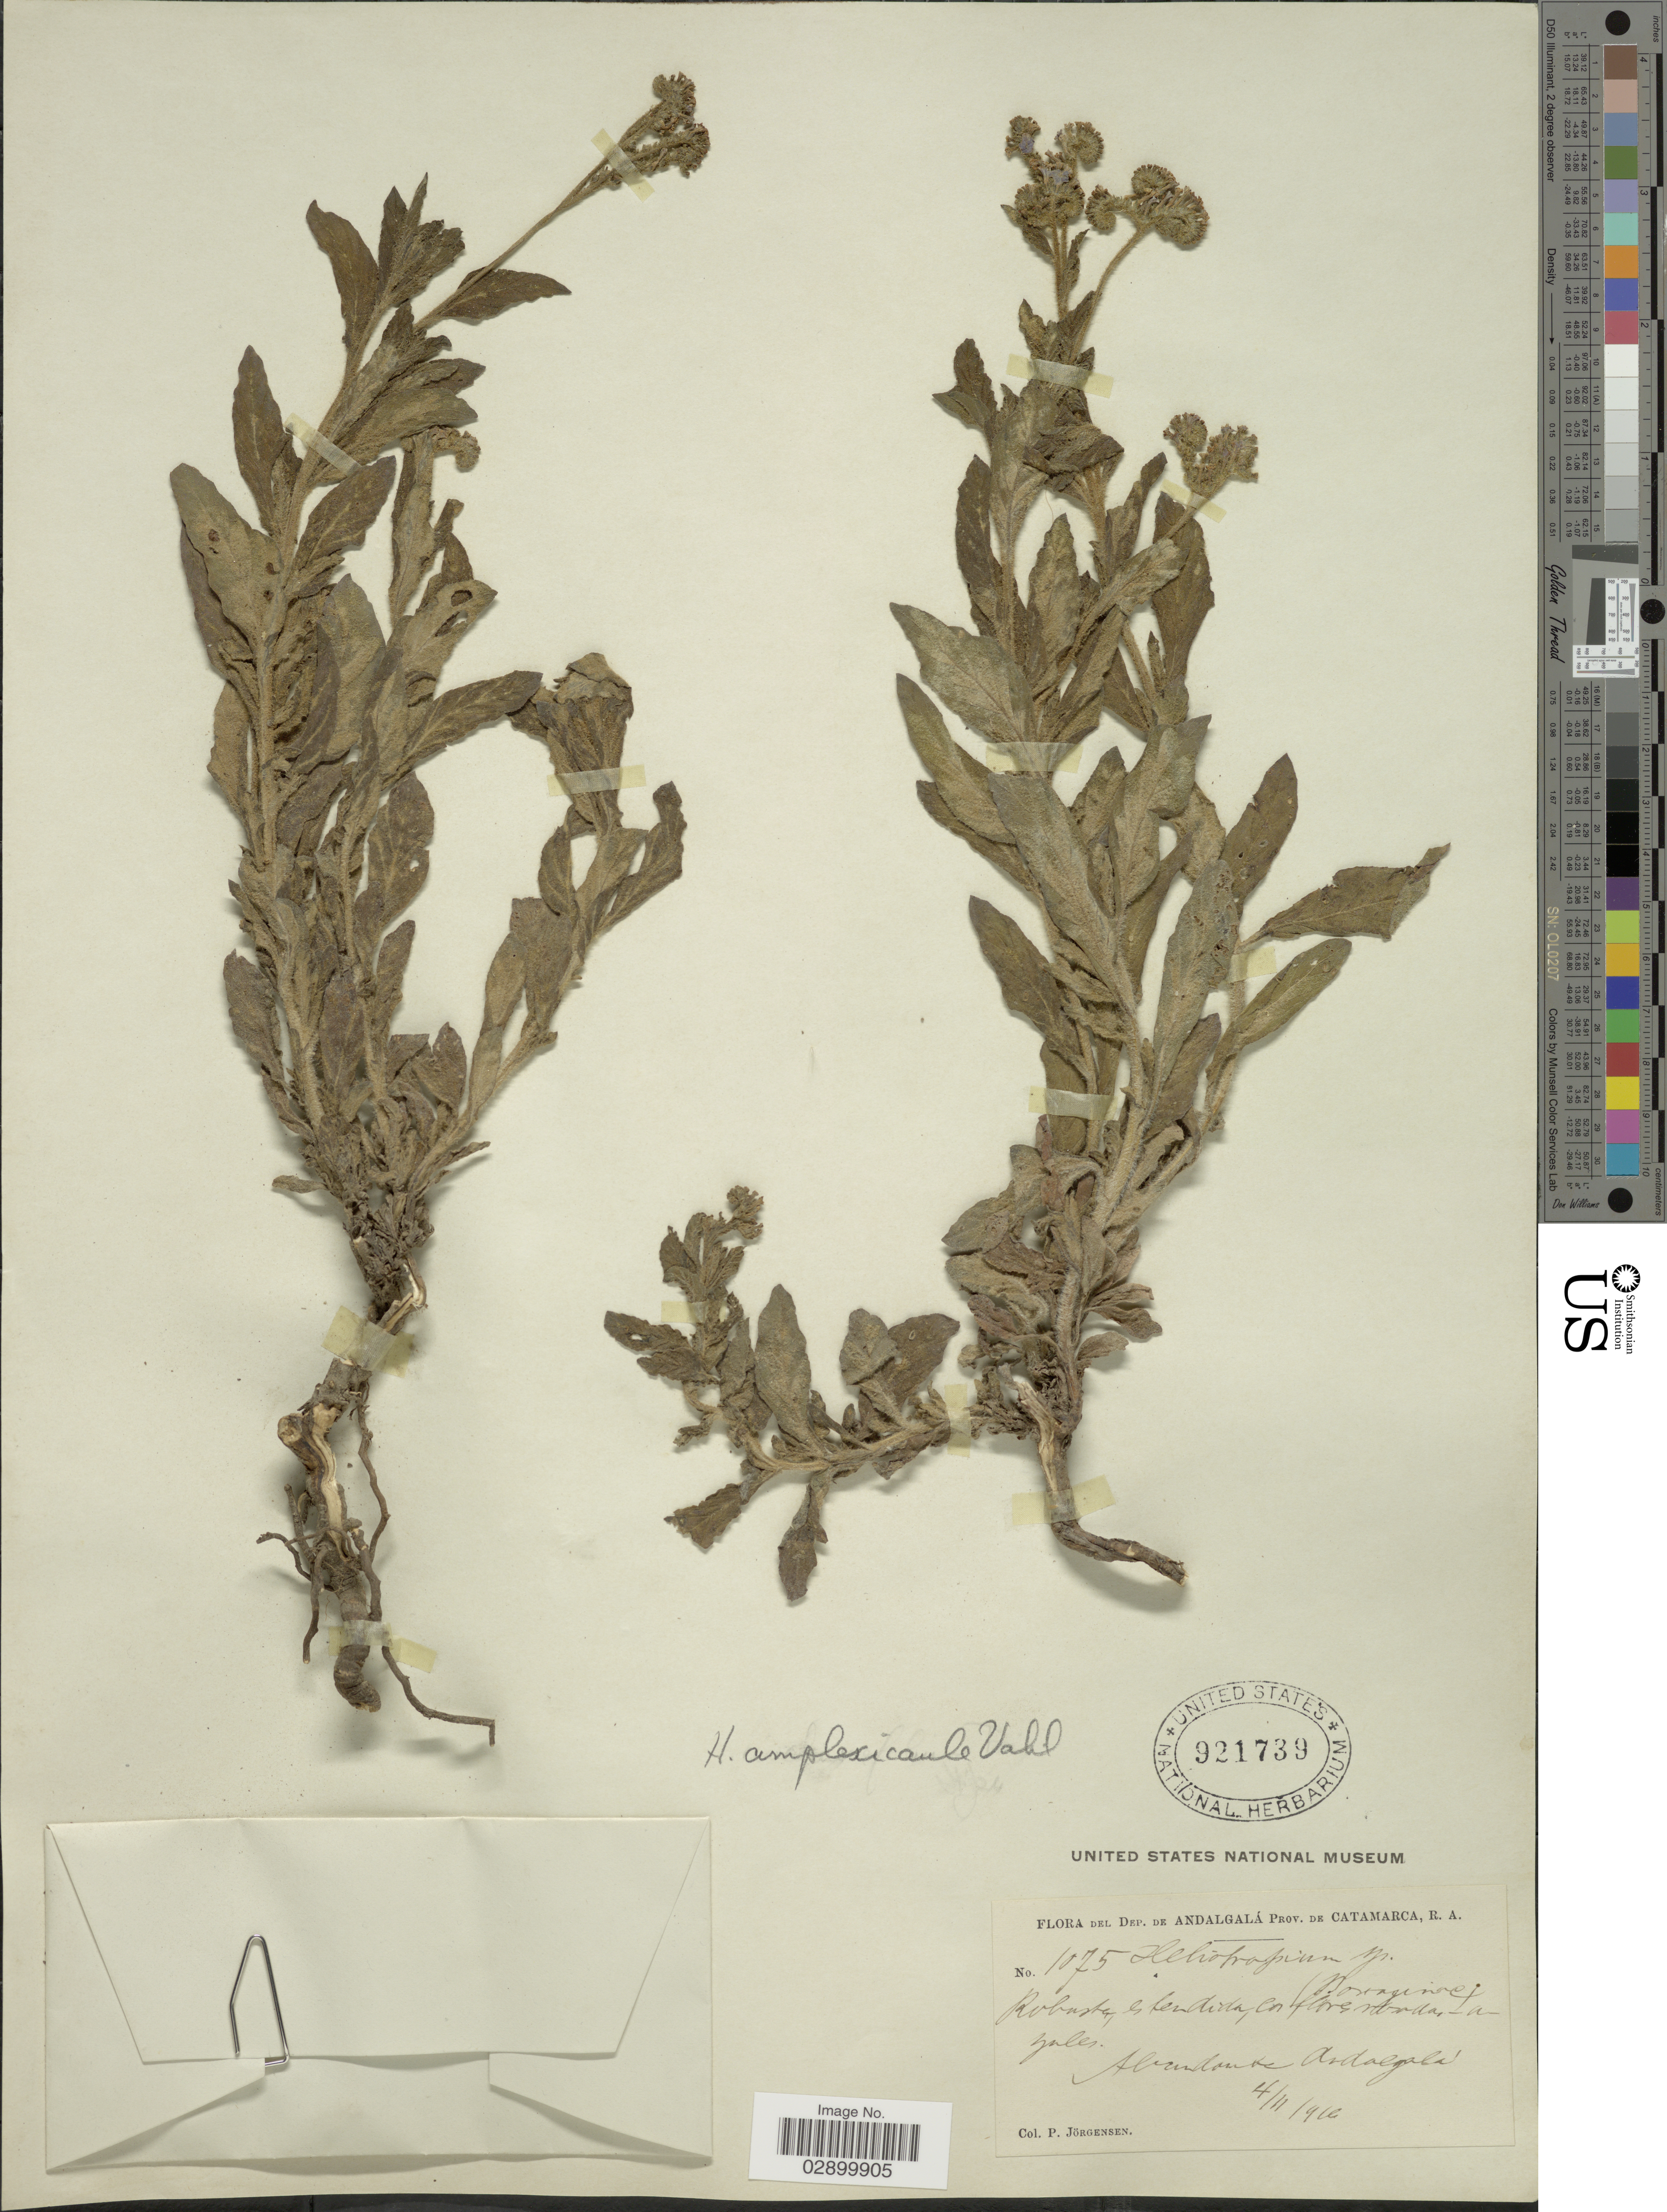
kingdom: Plantae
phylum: Tracheophyta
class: Magnoliopsida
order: Boraginales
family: Heliotropiaceae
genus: Heliotropium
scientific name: Heliotropium amplexicaule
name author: Vahl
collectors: P. Jörgensen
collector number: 1075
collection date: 1916-11-04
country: Argentina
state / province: Catamarca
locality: Dep. de Andalgalá. Andalgalá.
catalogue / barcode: US 921739